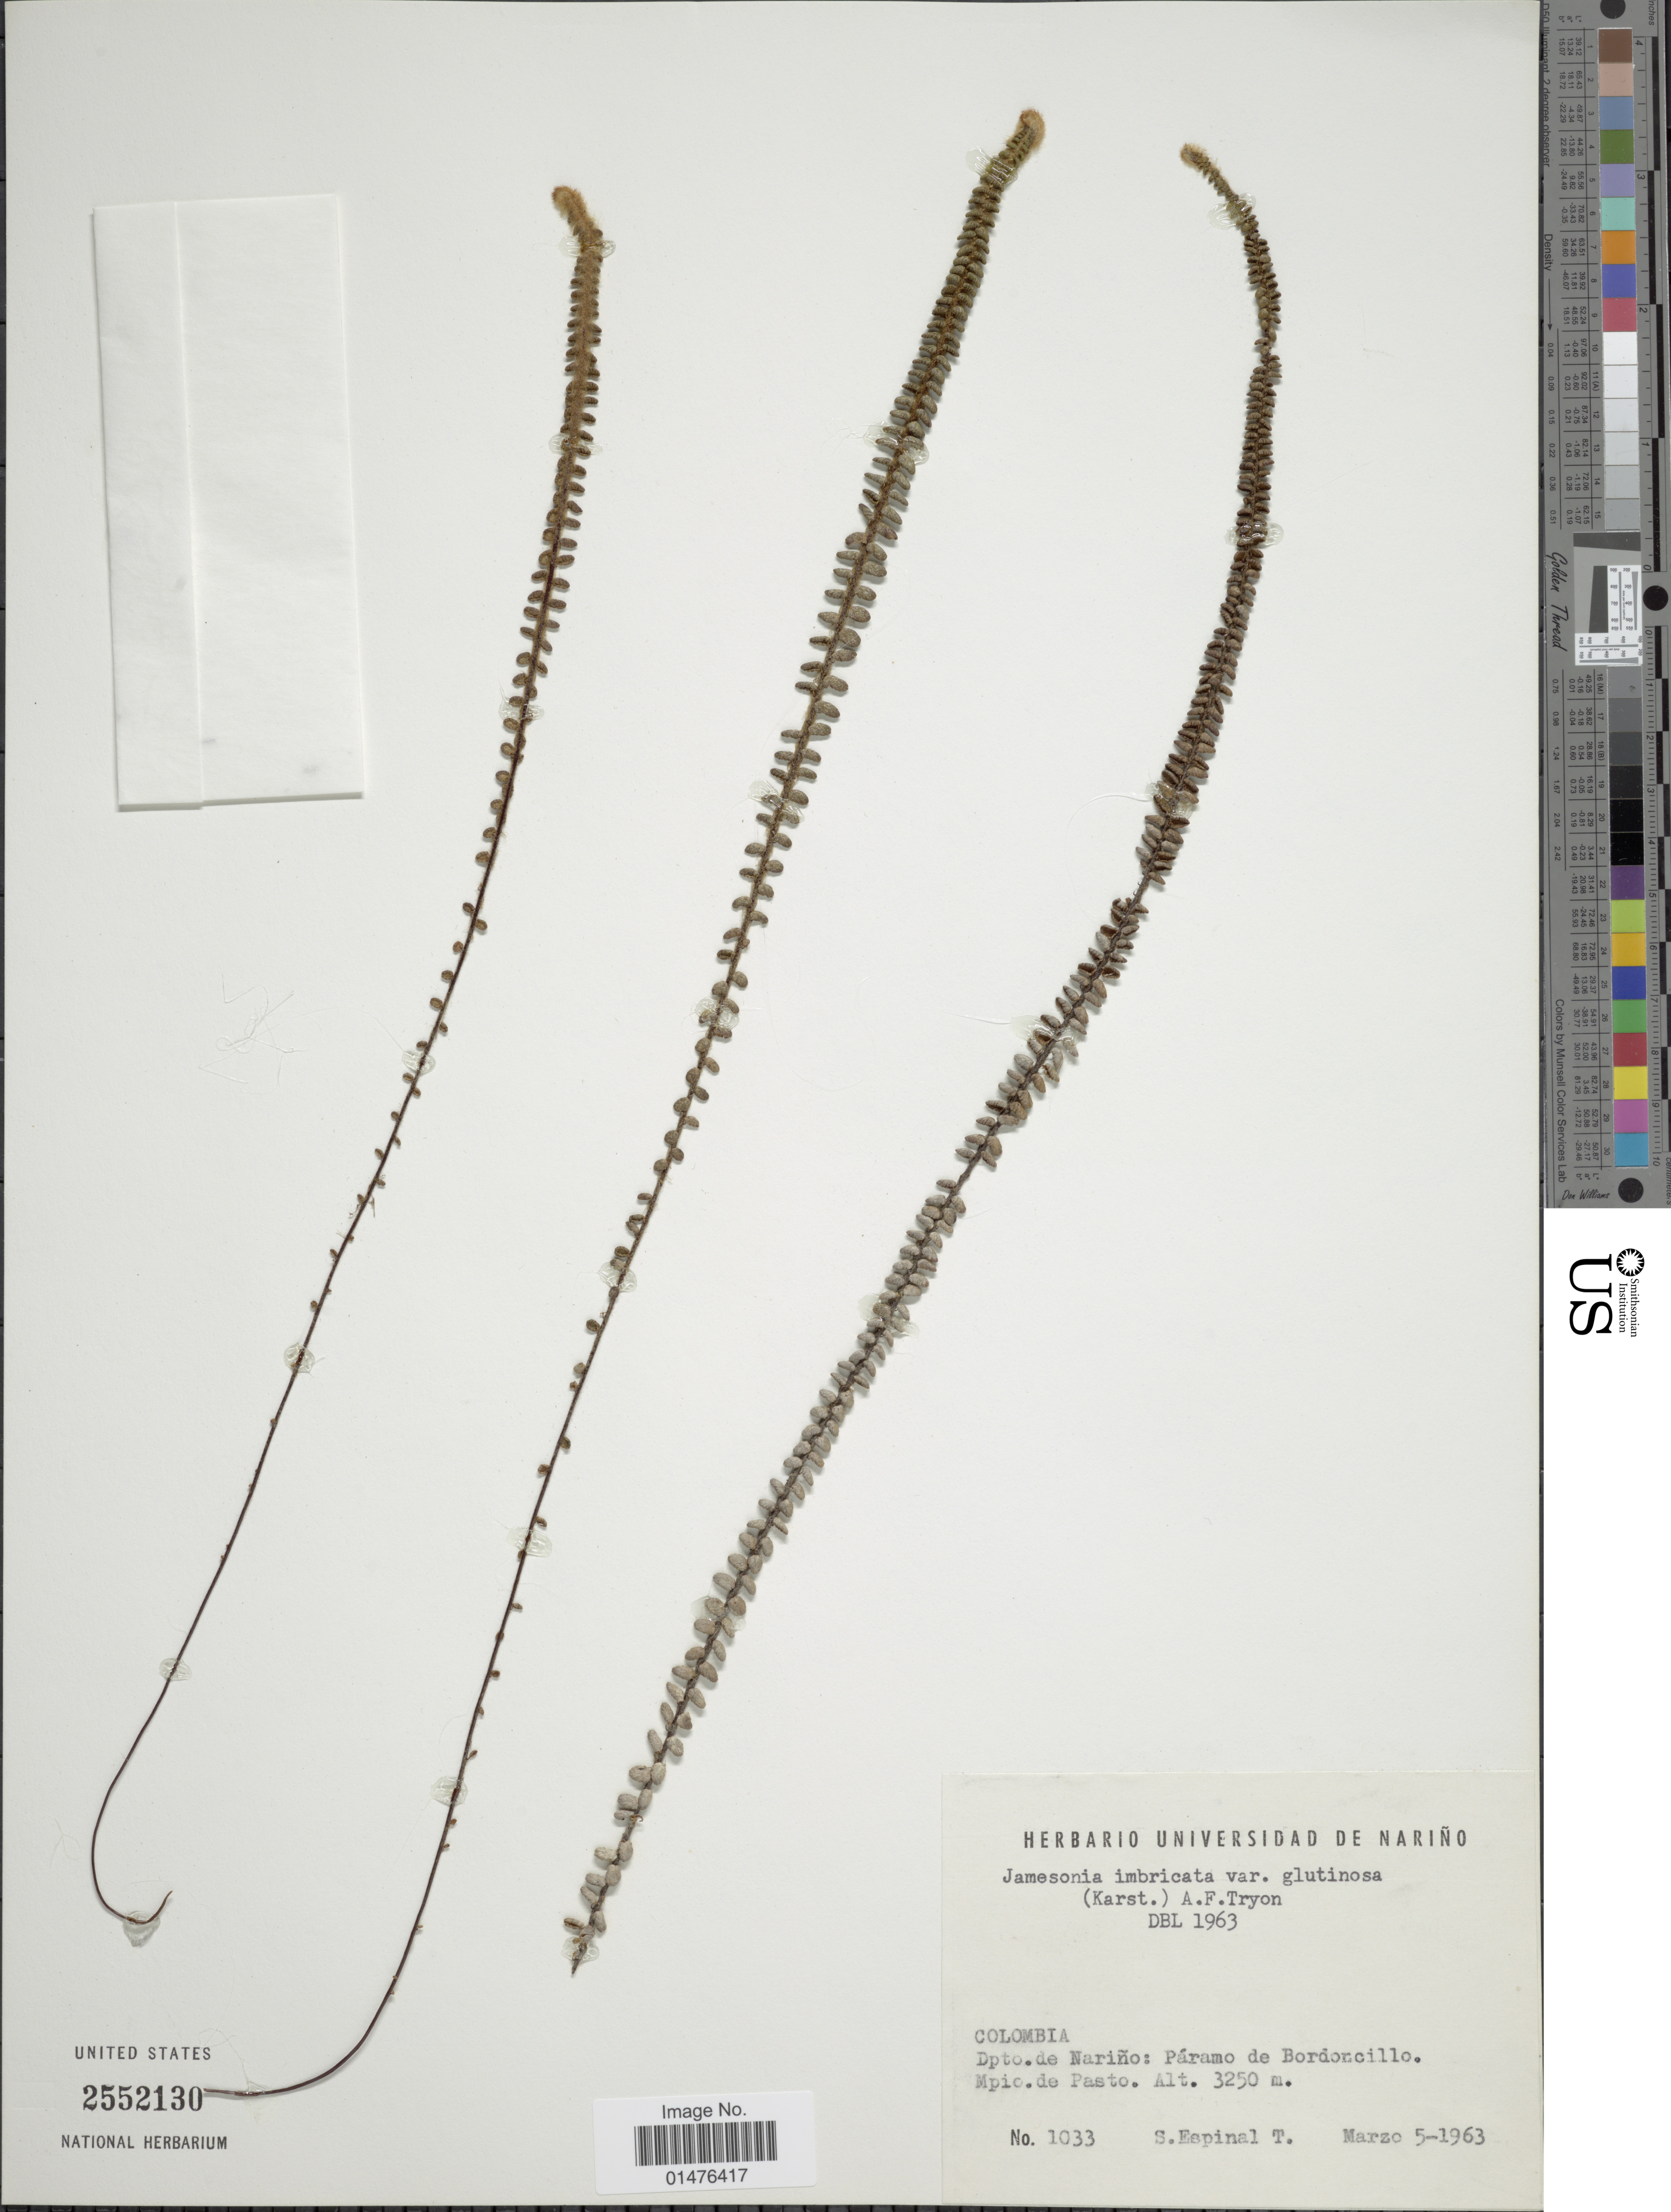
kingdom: Plantae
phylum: Tracheophyta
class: Polypodiopsida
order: Polypodiales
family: Pteridaceae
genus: Jamesonia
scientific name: Jamesonia imbricata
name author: (Sw.) Hook. & Grev.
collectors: L. S. Espinal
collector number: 1033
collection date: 1963-03-05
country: Colombia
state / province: Nariño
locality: Dpto de Nariño: Páramo de Bordoncillo Mpio de Pasto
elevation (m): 3250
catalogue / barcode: US 2552130